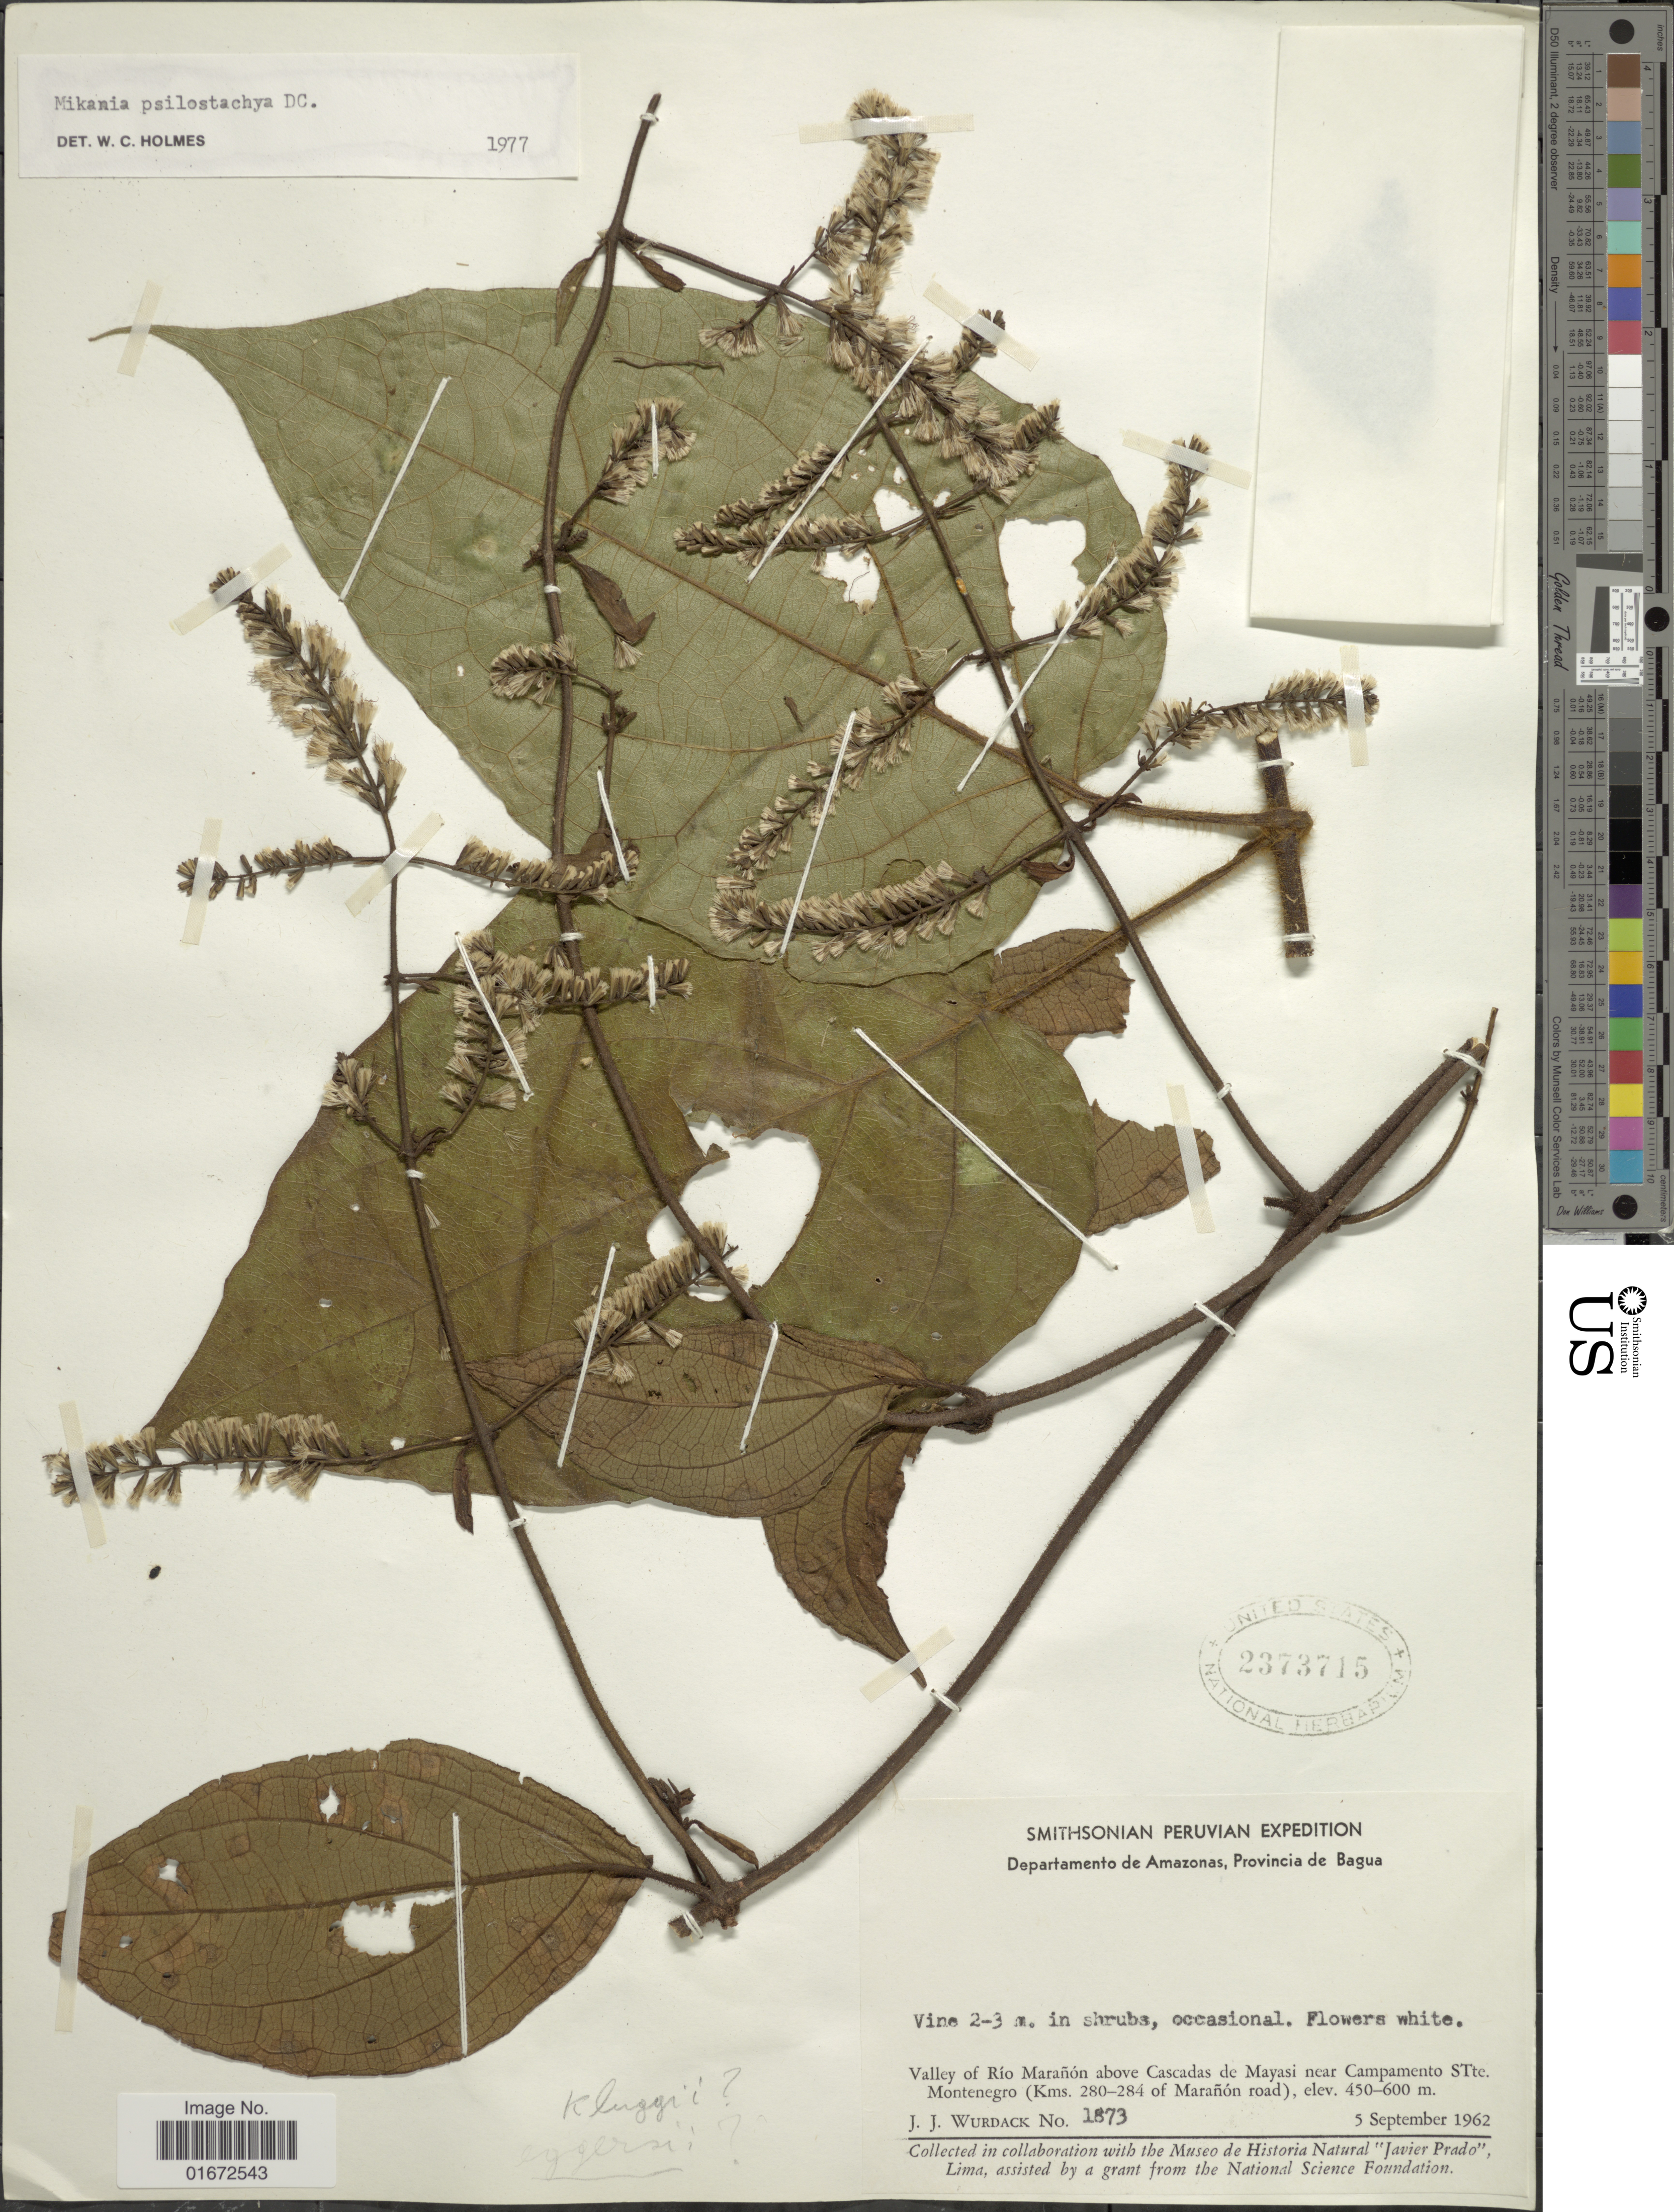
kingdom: Plantae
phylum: Tracheophyta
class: Magnoliopsida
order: Asterales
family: Asteraceae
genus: Mikania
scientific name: Mikania psilostachya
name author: DC.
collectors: J. J. Wurdack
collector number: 1873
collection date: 1962-09-05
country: Peru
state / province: Amazonas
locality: Departamento de Amazonas, Provincia de Bagua. Valley of Río Marañón above Cascadas de Mayasi near Campamento STte. Montenegro (Kms. 280-284 of Marañón road)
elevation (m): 450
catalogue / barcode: US 2373715